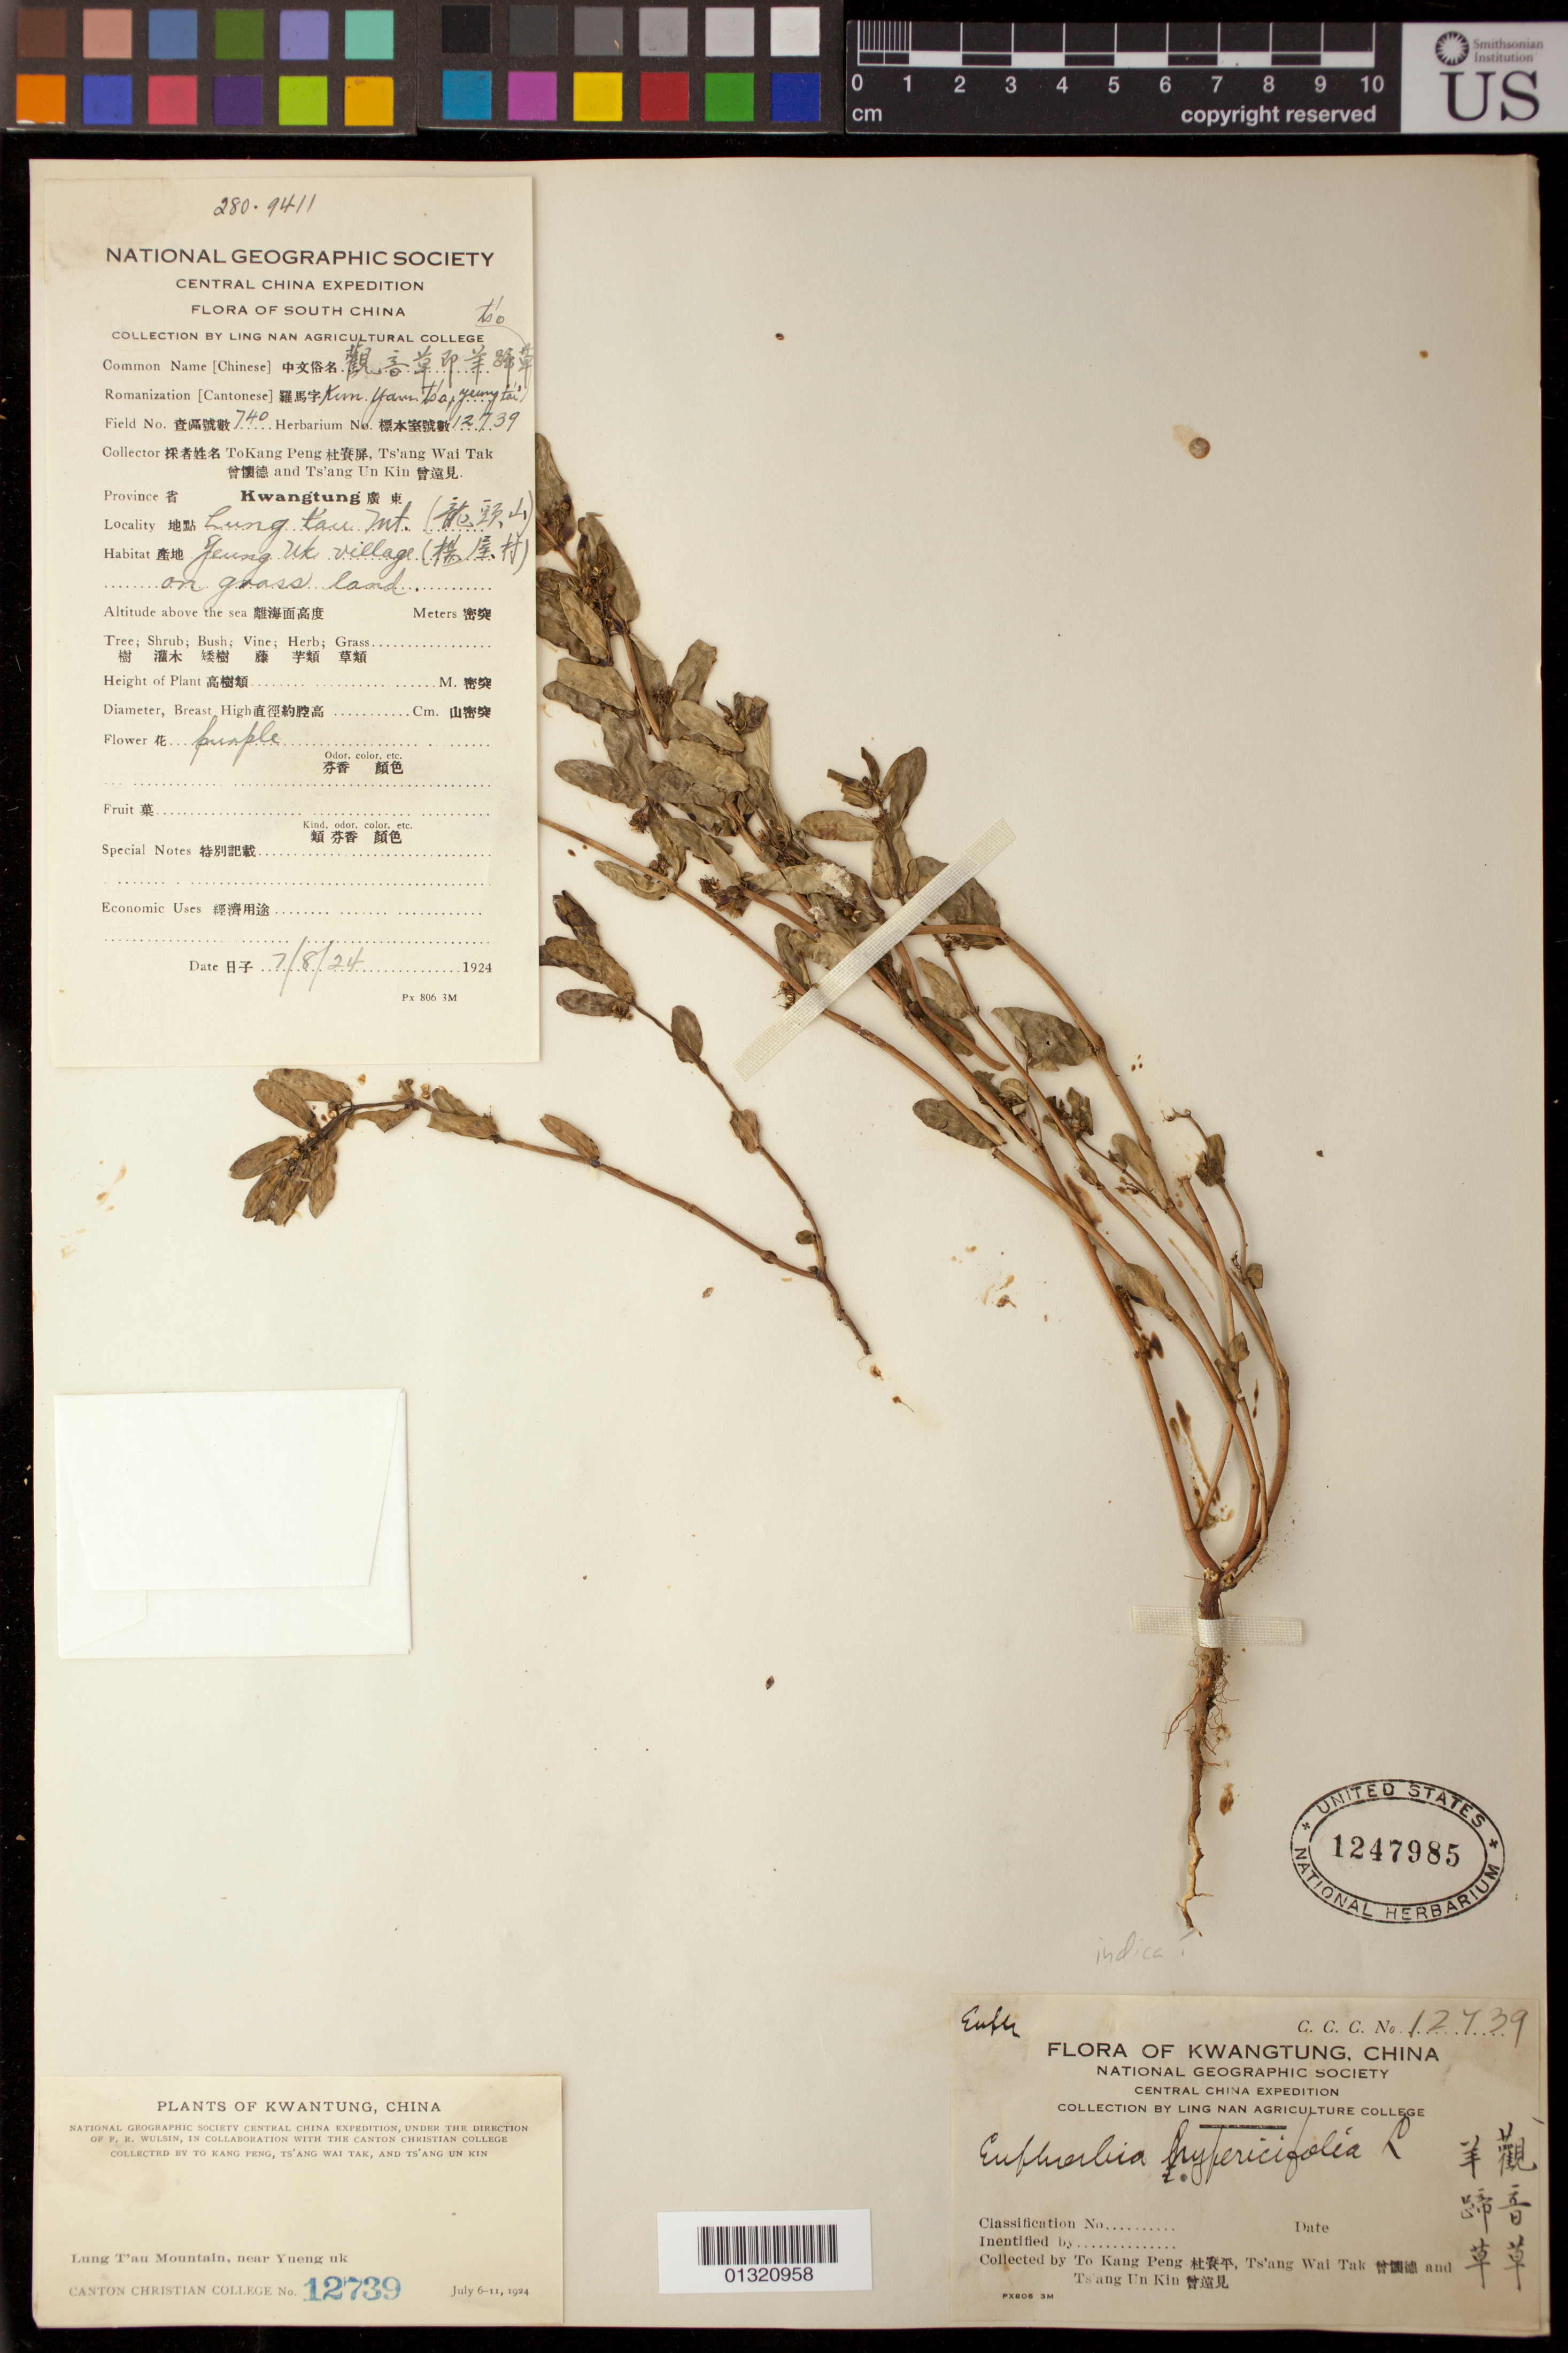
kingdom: Plantae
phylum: Tracheophyta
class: Magnoliopsida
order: Malpighiales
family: Euphorbiaceae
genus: Euphorbia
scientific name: Euphorbia indica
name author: Lam.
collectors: T. K. Peng, W. T. Tsang & U. K. Tsang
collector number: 740 & 12739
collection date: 1924-08-07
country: China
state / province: Guangdong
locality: Lung t'au Mt. [Dapingtian Shan], Yeung Uk Village Kwangtung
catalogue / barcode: US 1247985